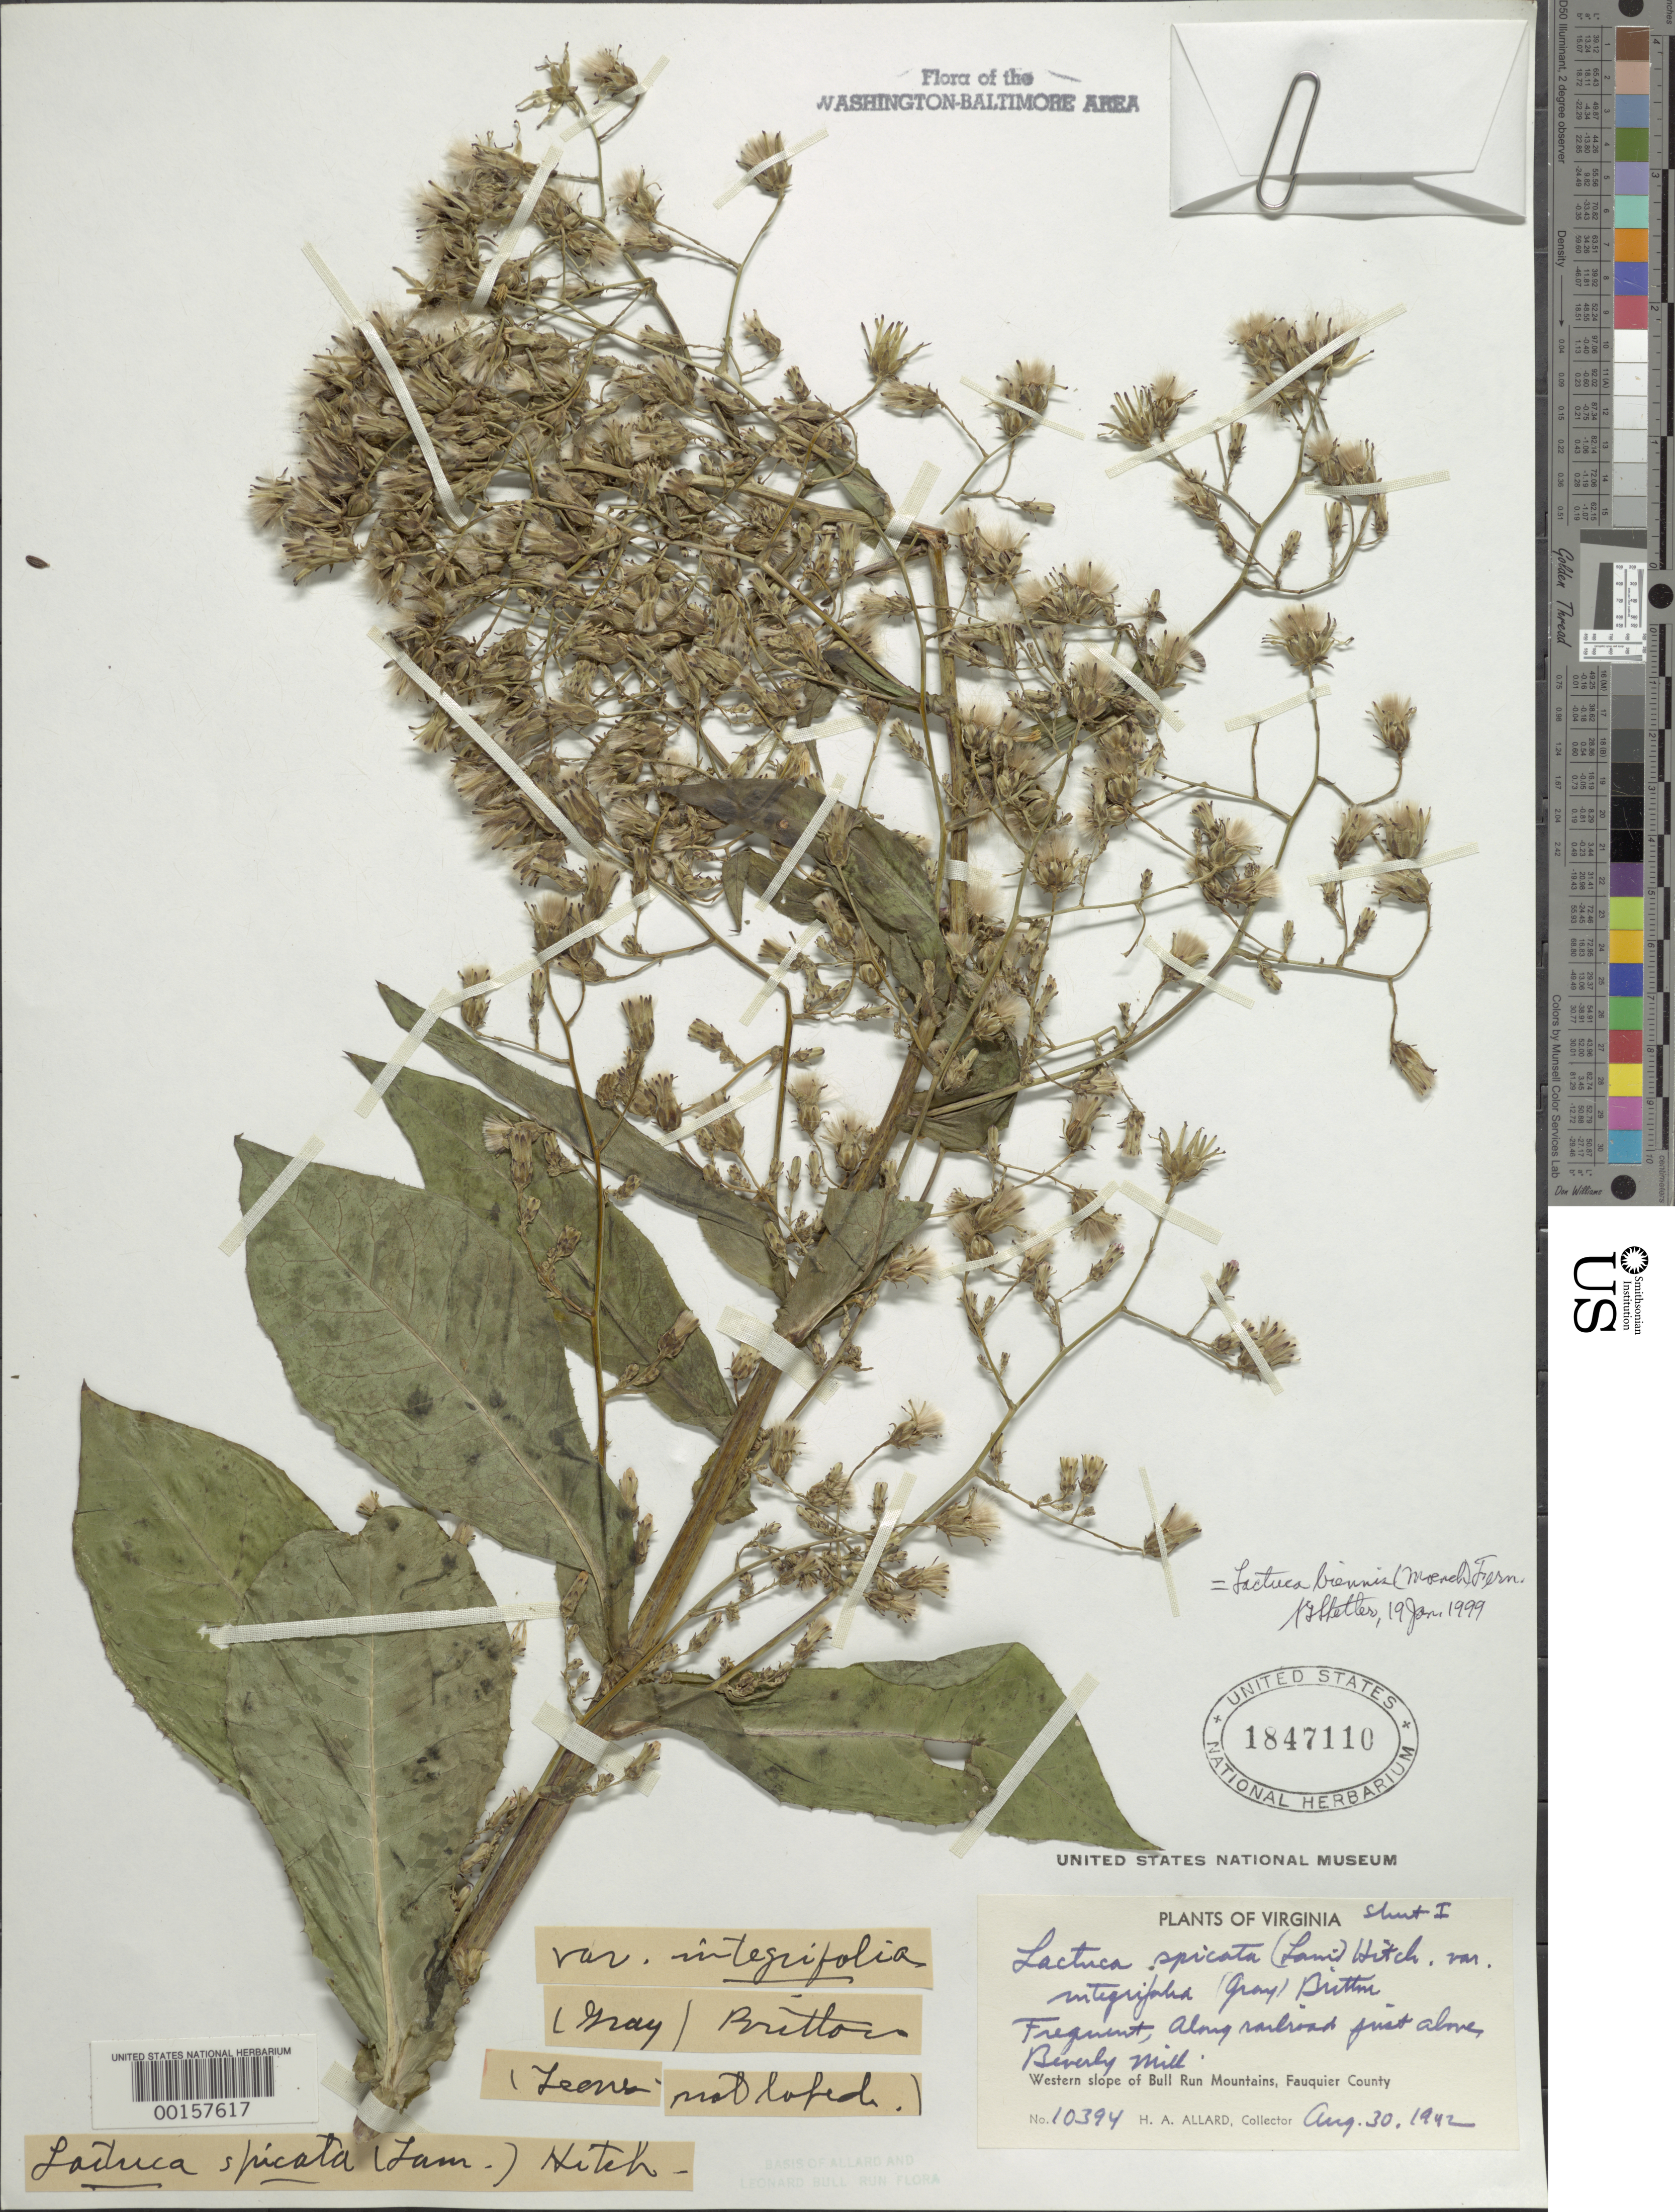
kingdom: Plantae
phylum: Tracheophyta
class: Magnoliopsida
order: Asterales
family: Asteraceae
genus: Lactuca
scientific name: Lactuca biennis var. integrifolia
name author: (Torr. & A. Gray) Fernald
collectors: H. A. Allard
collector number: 10394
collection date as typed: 30 Aug 1942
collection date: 1942-08-30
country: United States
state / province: Virginia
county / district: Fauquier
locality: Above Beverley Mill western slope of Bull Run Mountains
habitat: Railroad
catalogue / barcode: US 1847110